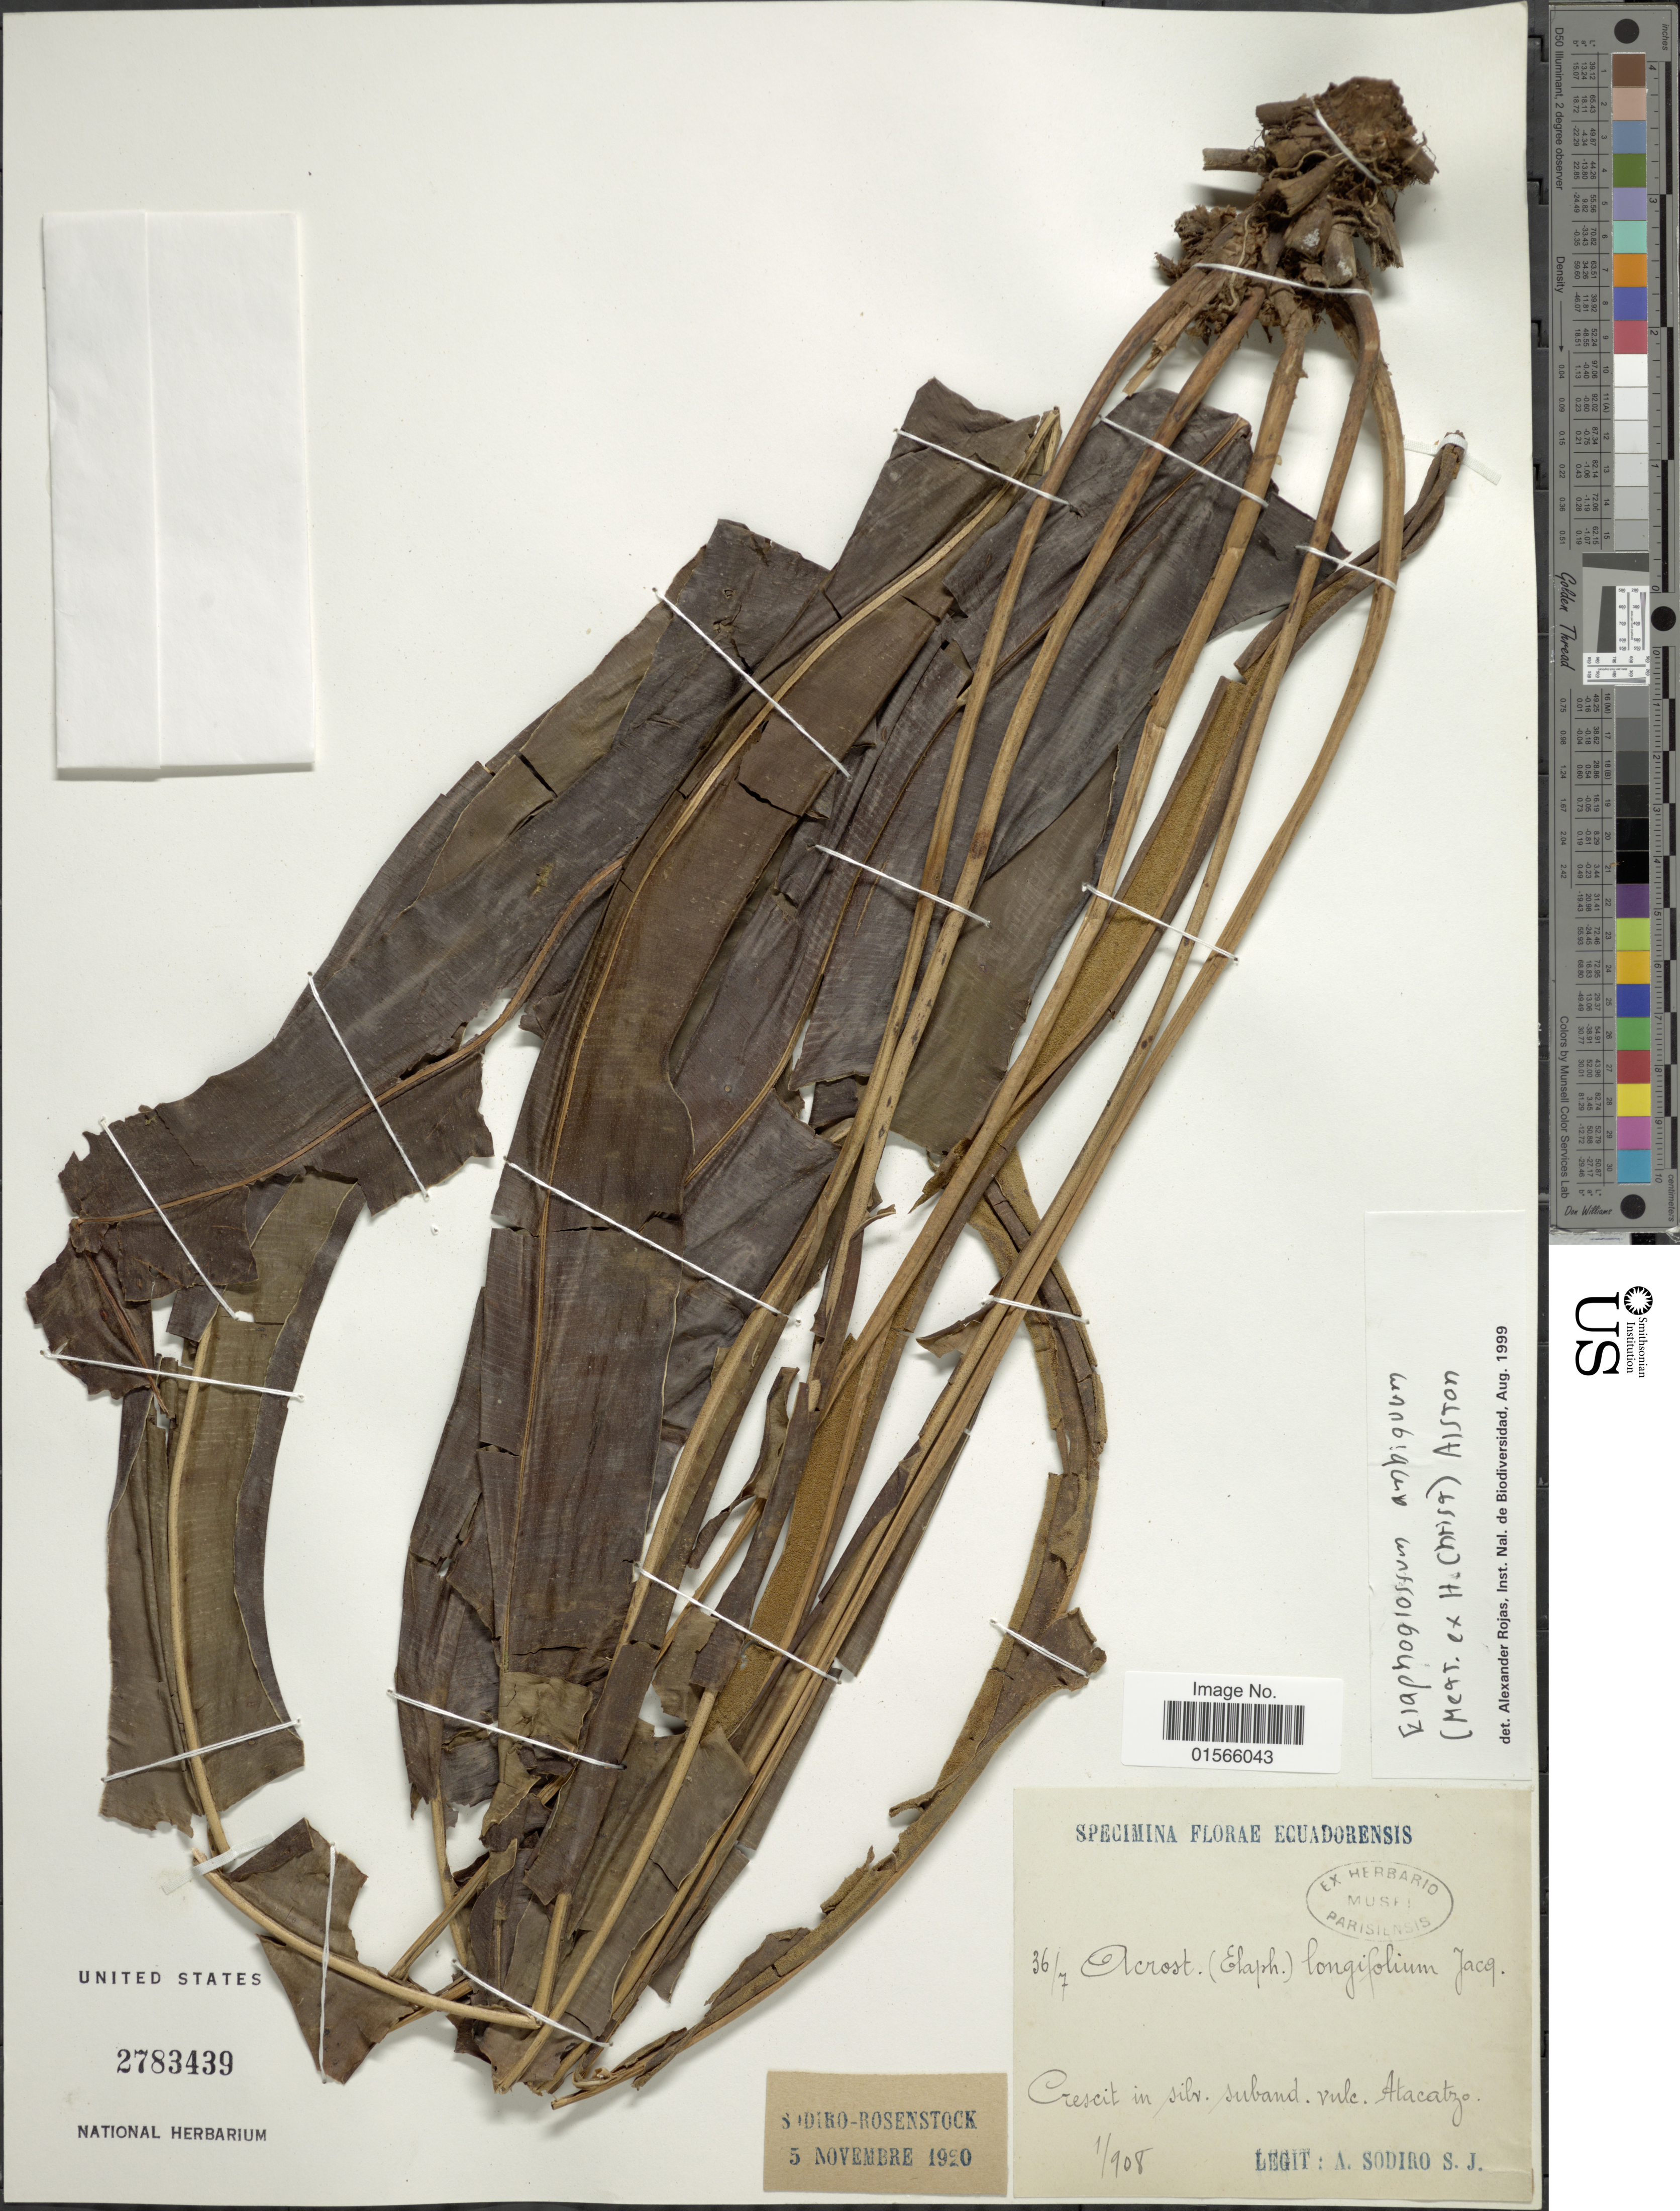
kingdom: Plantae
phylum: Tracheophyta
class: Polypodiopsida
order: Polypodiales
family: Dryopteridaceae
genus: Elaphoglossum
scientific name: Elaphoglossum vascoae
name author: F.B. Matos & R.C. Moran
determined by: Moran, R. C.; Matos, F. B.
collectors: A. Sodiro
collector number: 36/7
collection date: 1908-01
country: Ecuador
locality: Crescit in silv. suband vulc Atacatzo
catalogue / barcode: US 2783439